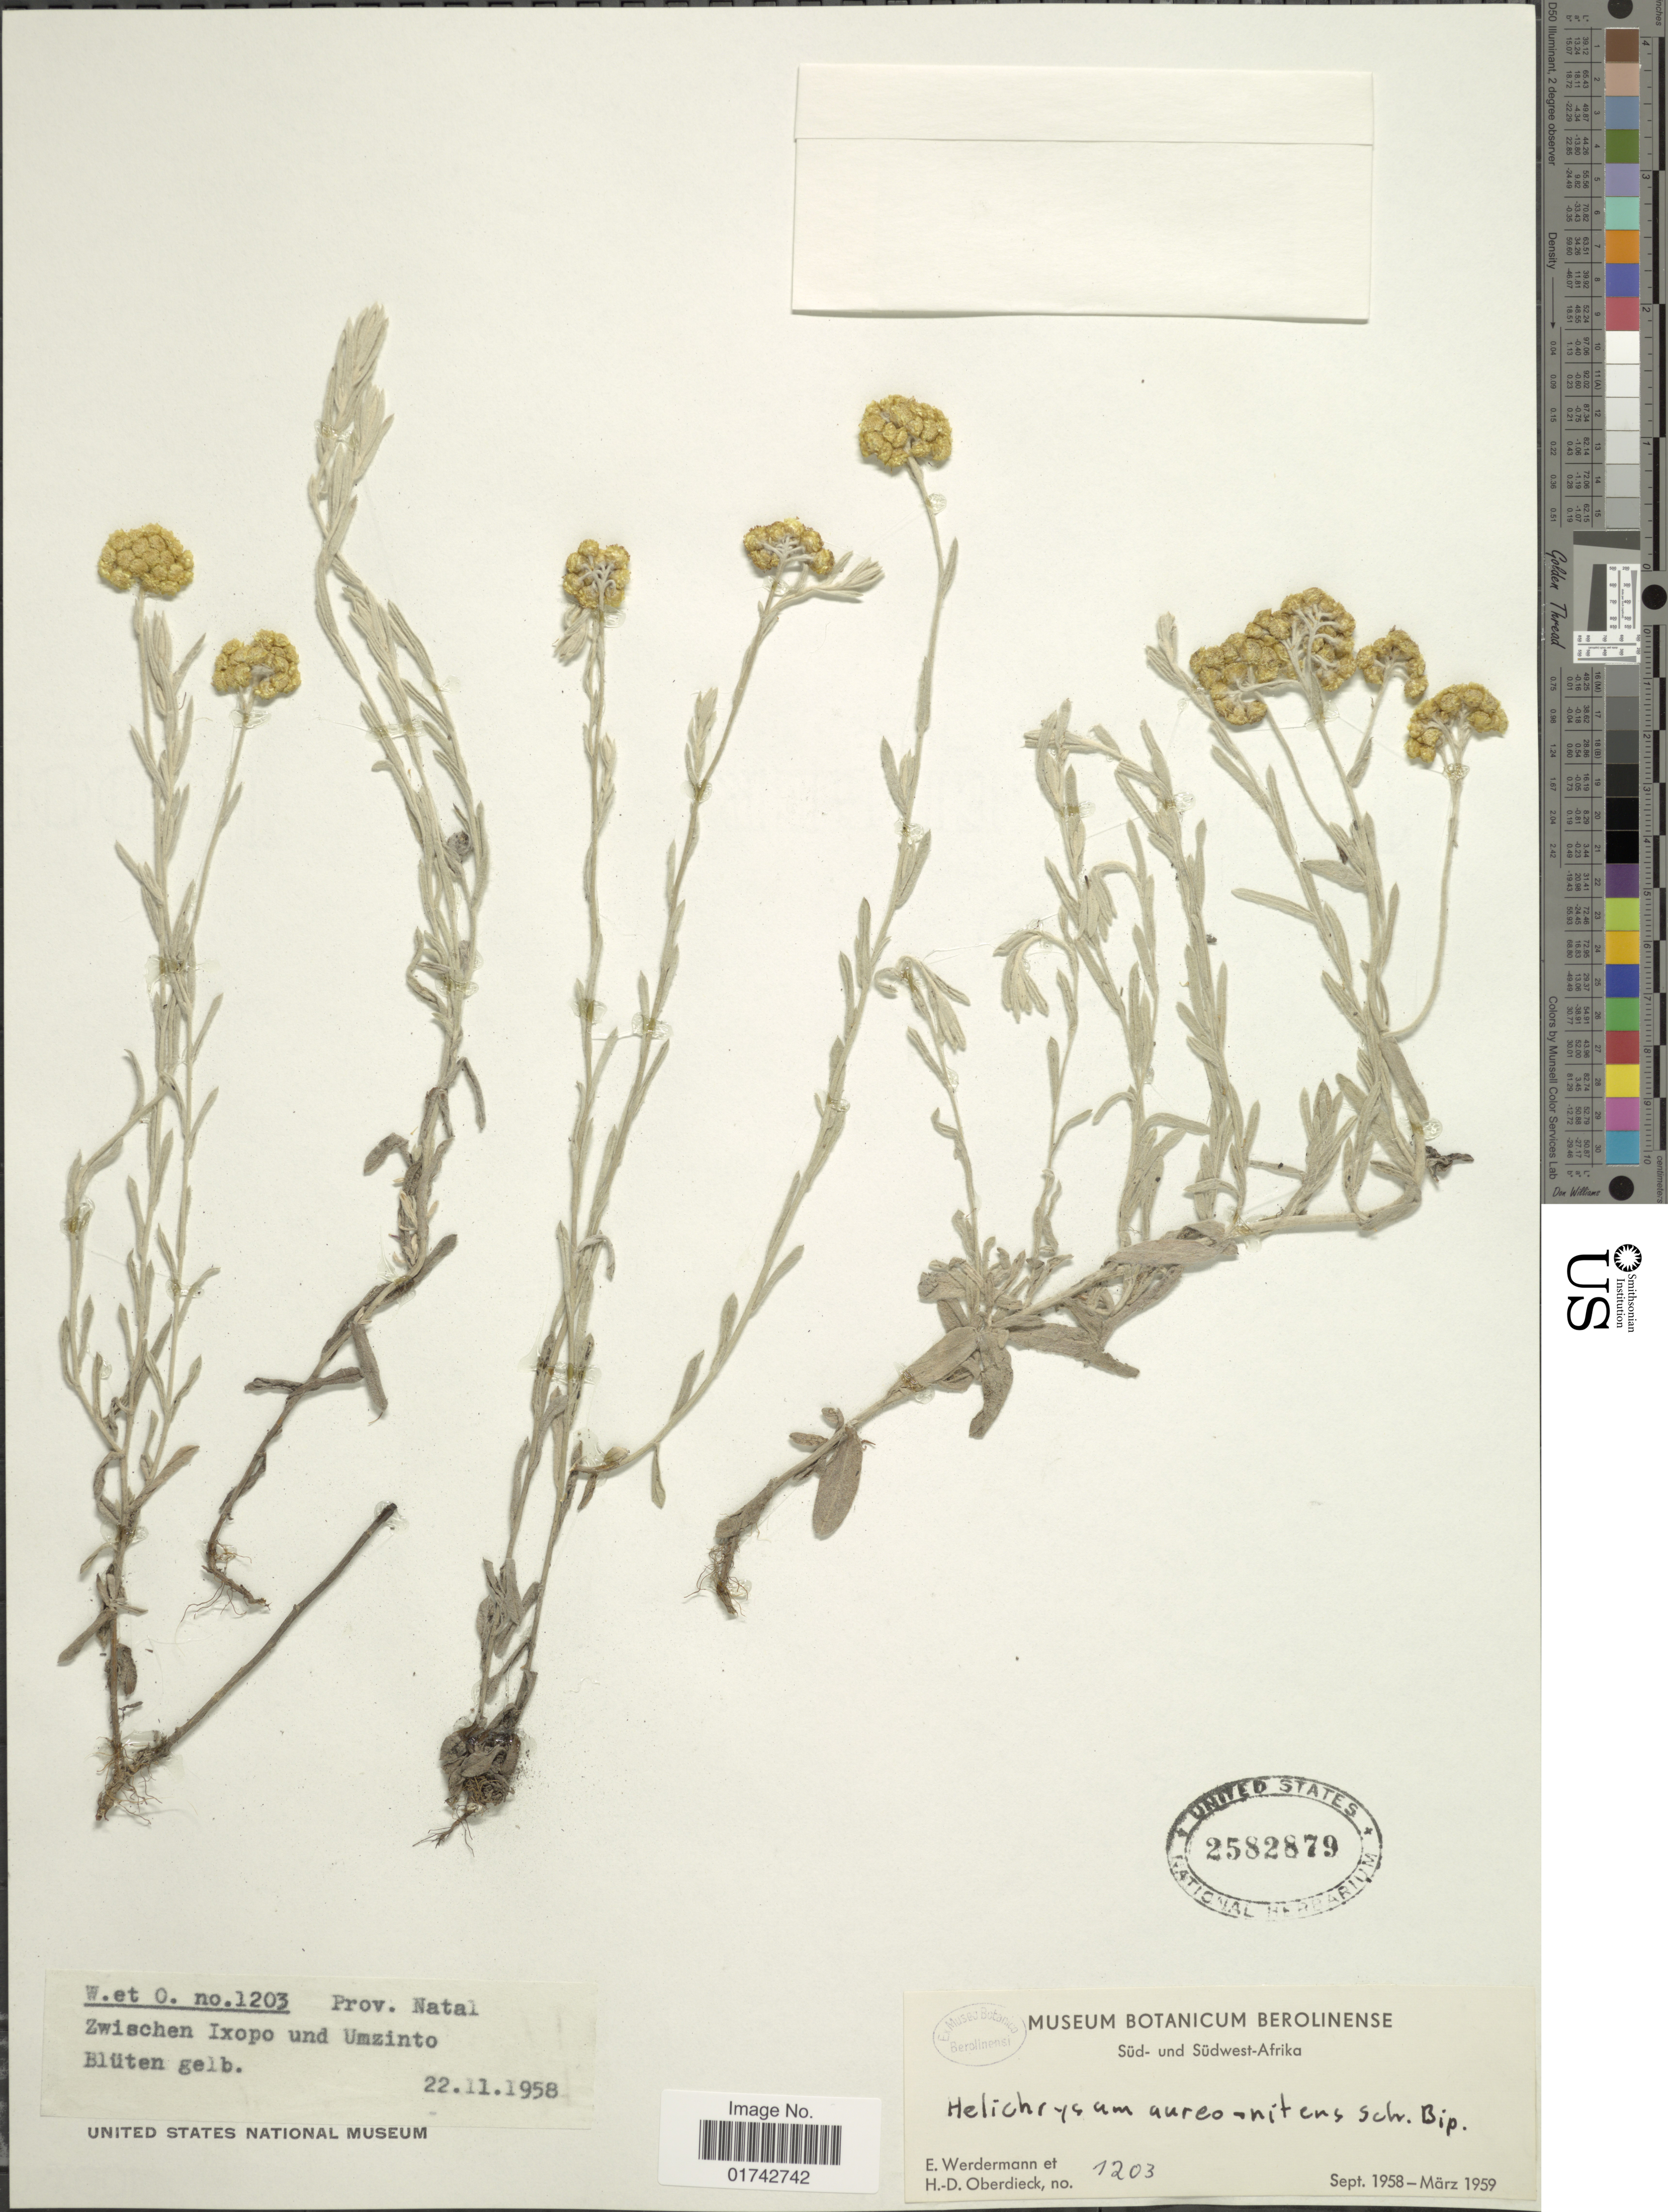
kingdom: Plantae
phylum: Tracheophyta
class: Magnoliopsida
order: Asterales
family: Asteraceae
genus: Helichrysum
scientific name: Helichrysum aureonitens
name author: Sch. Bip.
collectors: E. Werdermann & H. Oberdieck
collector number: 1203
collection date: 1958-11-22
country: South Africa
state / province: KwaZulu-Natal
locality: Prov. Natal. Zwischen Ixopo und Umzinto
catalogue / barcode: US 2582879